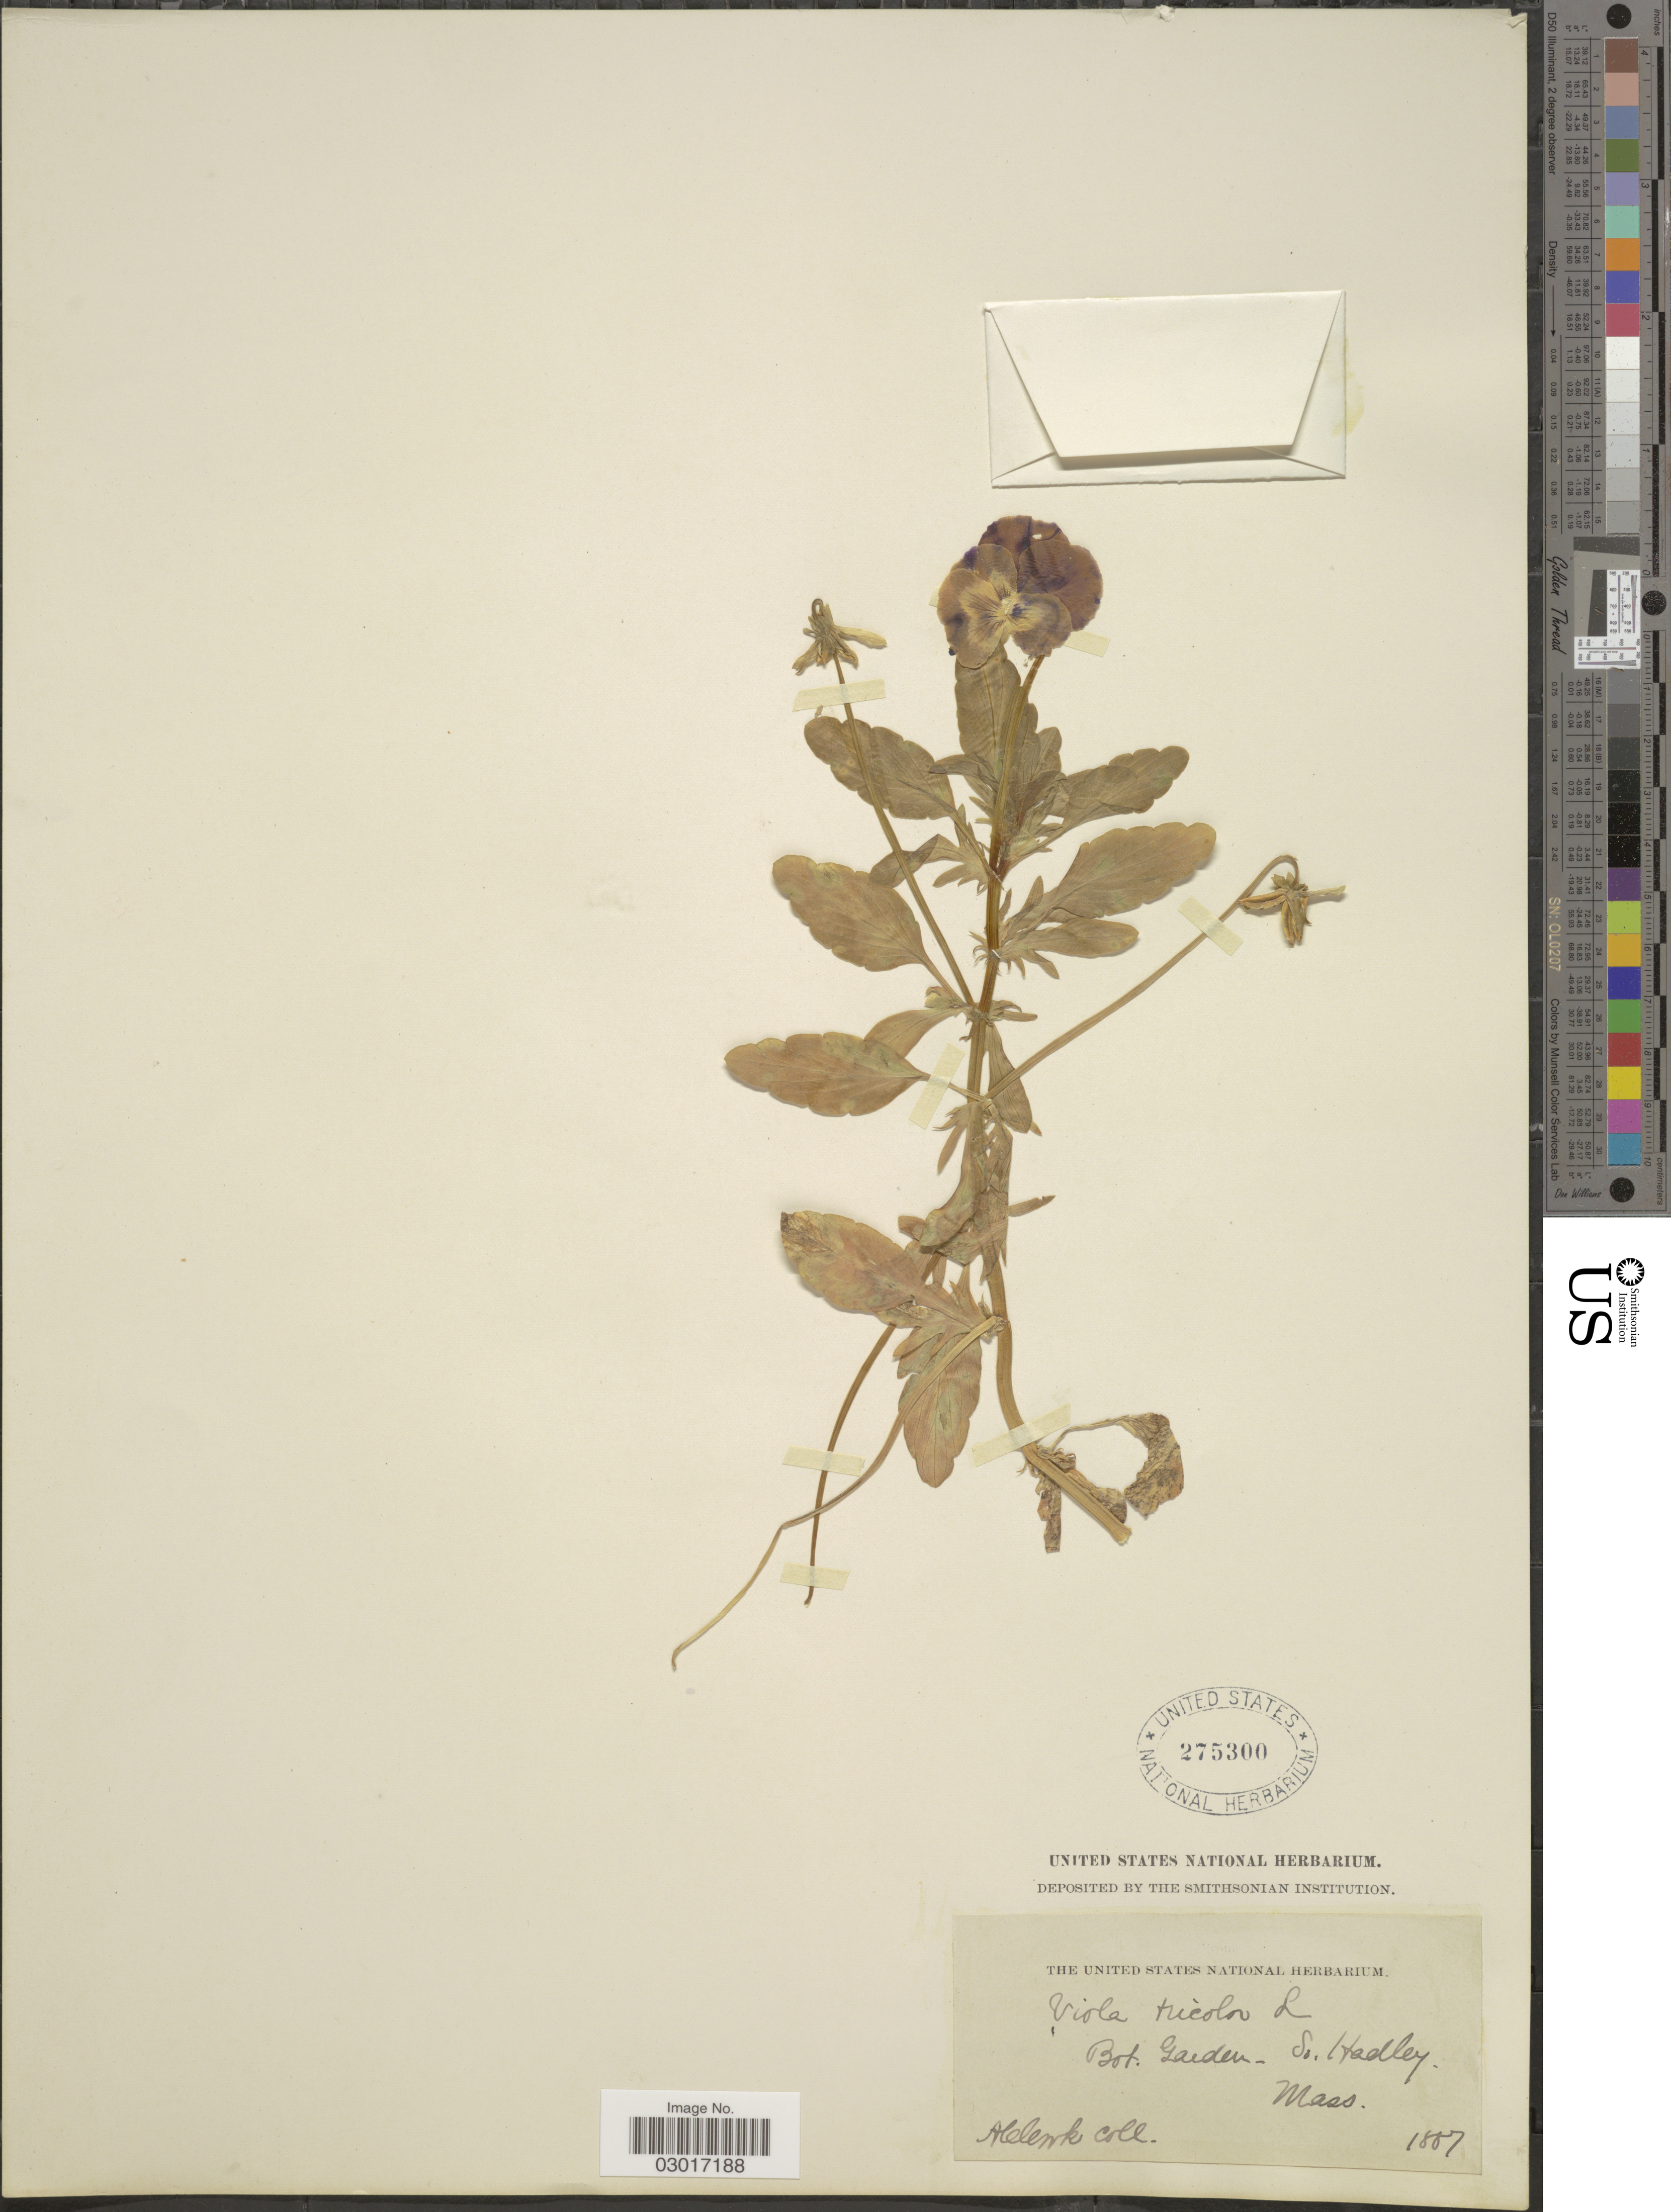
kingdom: Plantae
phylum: Tracheophyta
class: Magnoliopsida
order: Malpighiales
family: Violaceae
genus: Viola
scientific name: Viola tricolor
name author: L.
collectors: A. Cook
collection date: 1887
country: United States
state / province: Massachusetts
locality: Bot. Garden. So. Hadley. Mass.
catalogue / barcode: US 275300